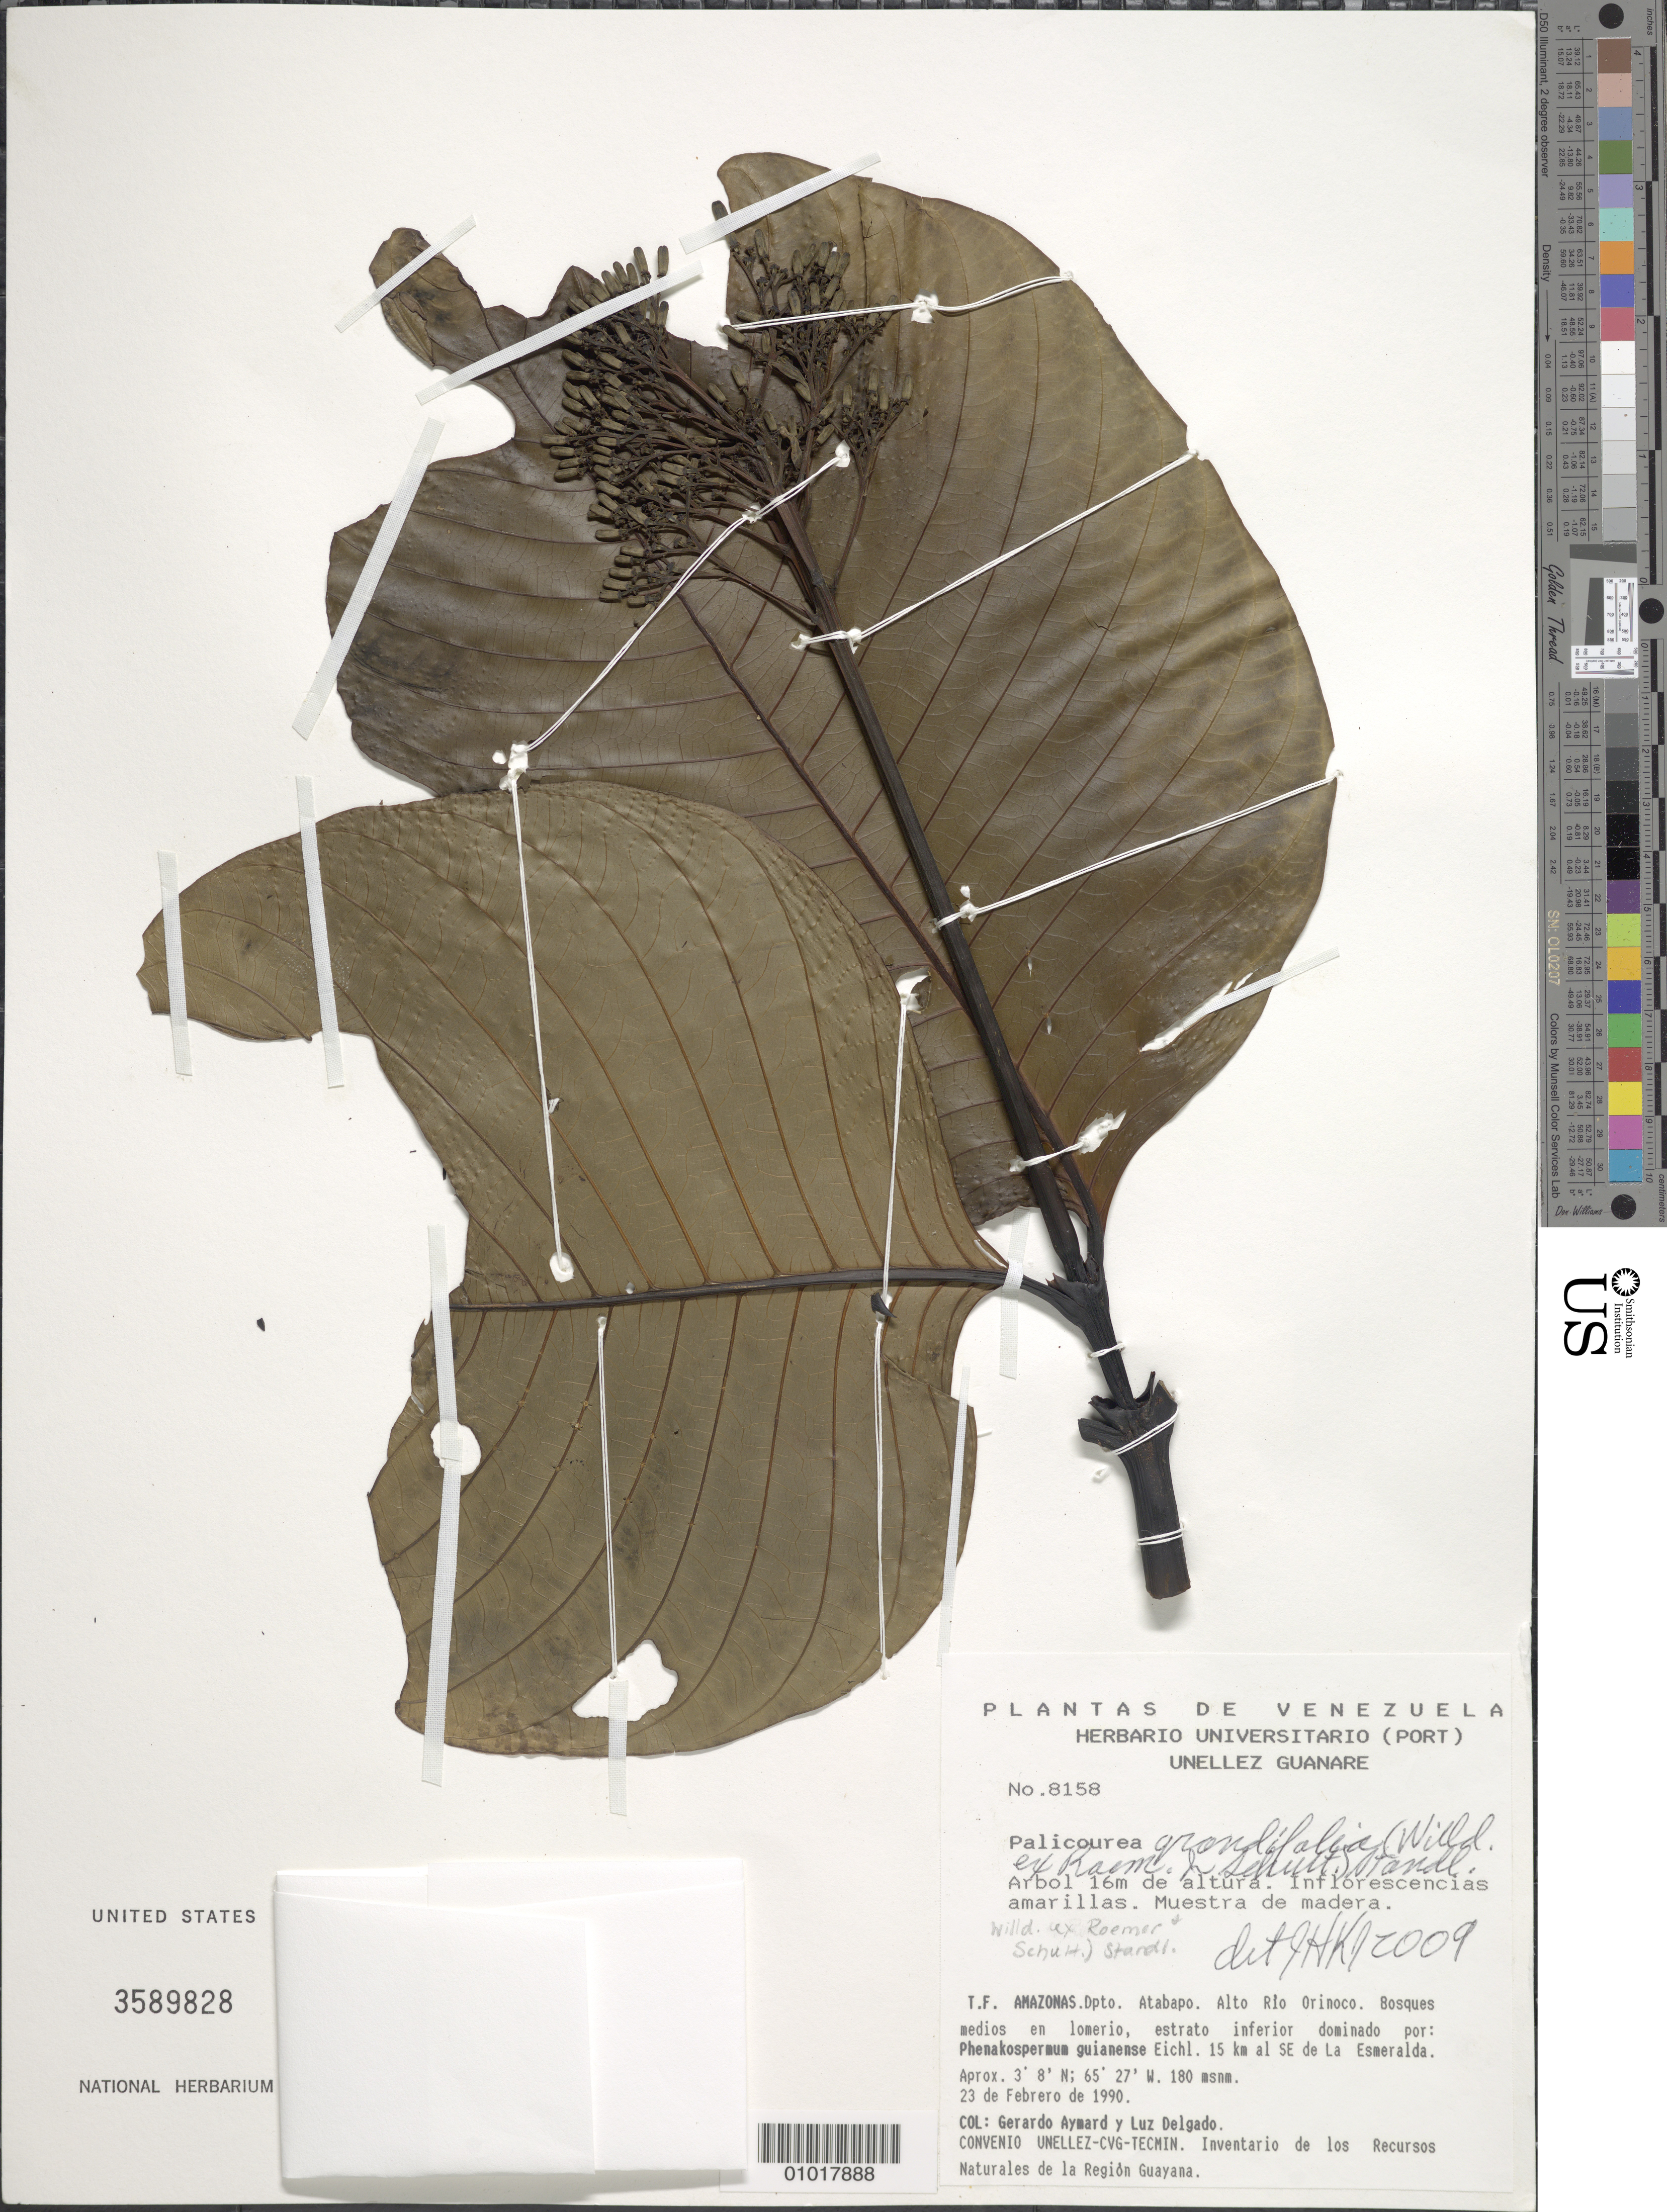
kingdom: Plantae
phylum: Tracheophyta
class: Magnoliopsida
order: Gentianales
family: Rubiaceae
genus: Palicourea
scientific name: Palicourea grandifolia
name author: (Willd. ex Rose & Schult.) Standl.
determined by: Kirkbride, J. H.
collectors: G. A. Aymard & L. Delgado V.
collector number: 8158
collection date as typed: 23-Feb-90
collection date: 1990-02-23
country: Venezuela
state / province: Amazonas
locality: Atabapo. Alto Rio Orinoco. 15 km al SE de La Esmeralda.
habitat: Bosques meios en lomerio estrato inferior dominado.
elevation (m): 180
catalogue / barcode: US 3589828